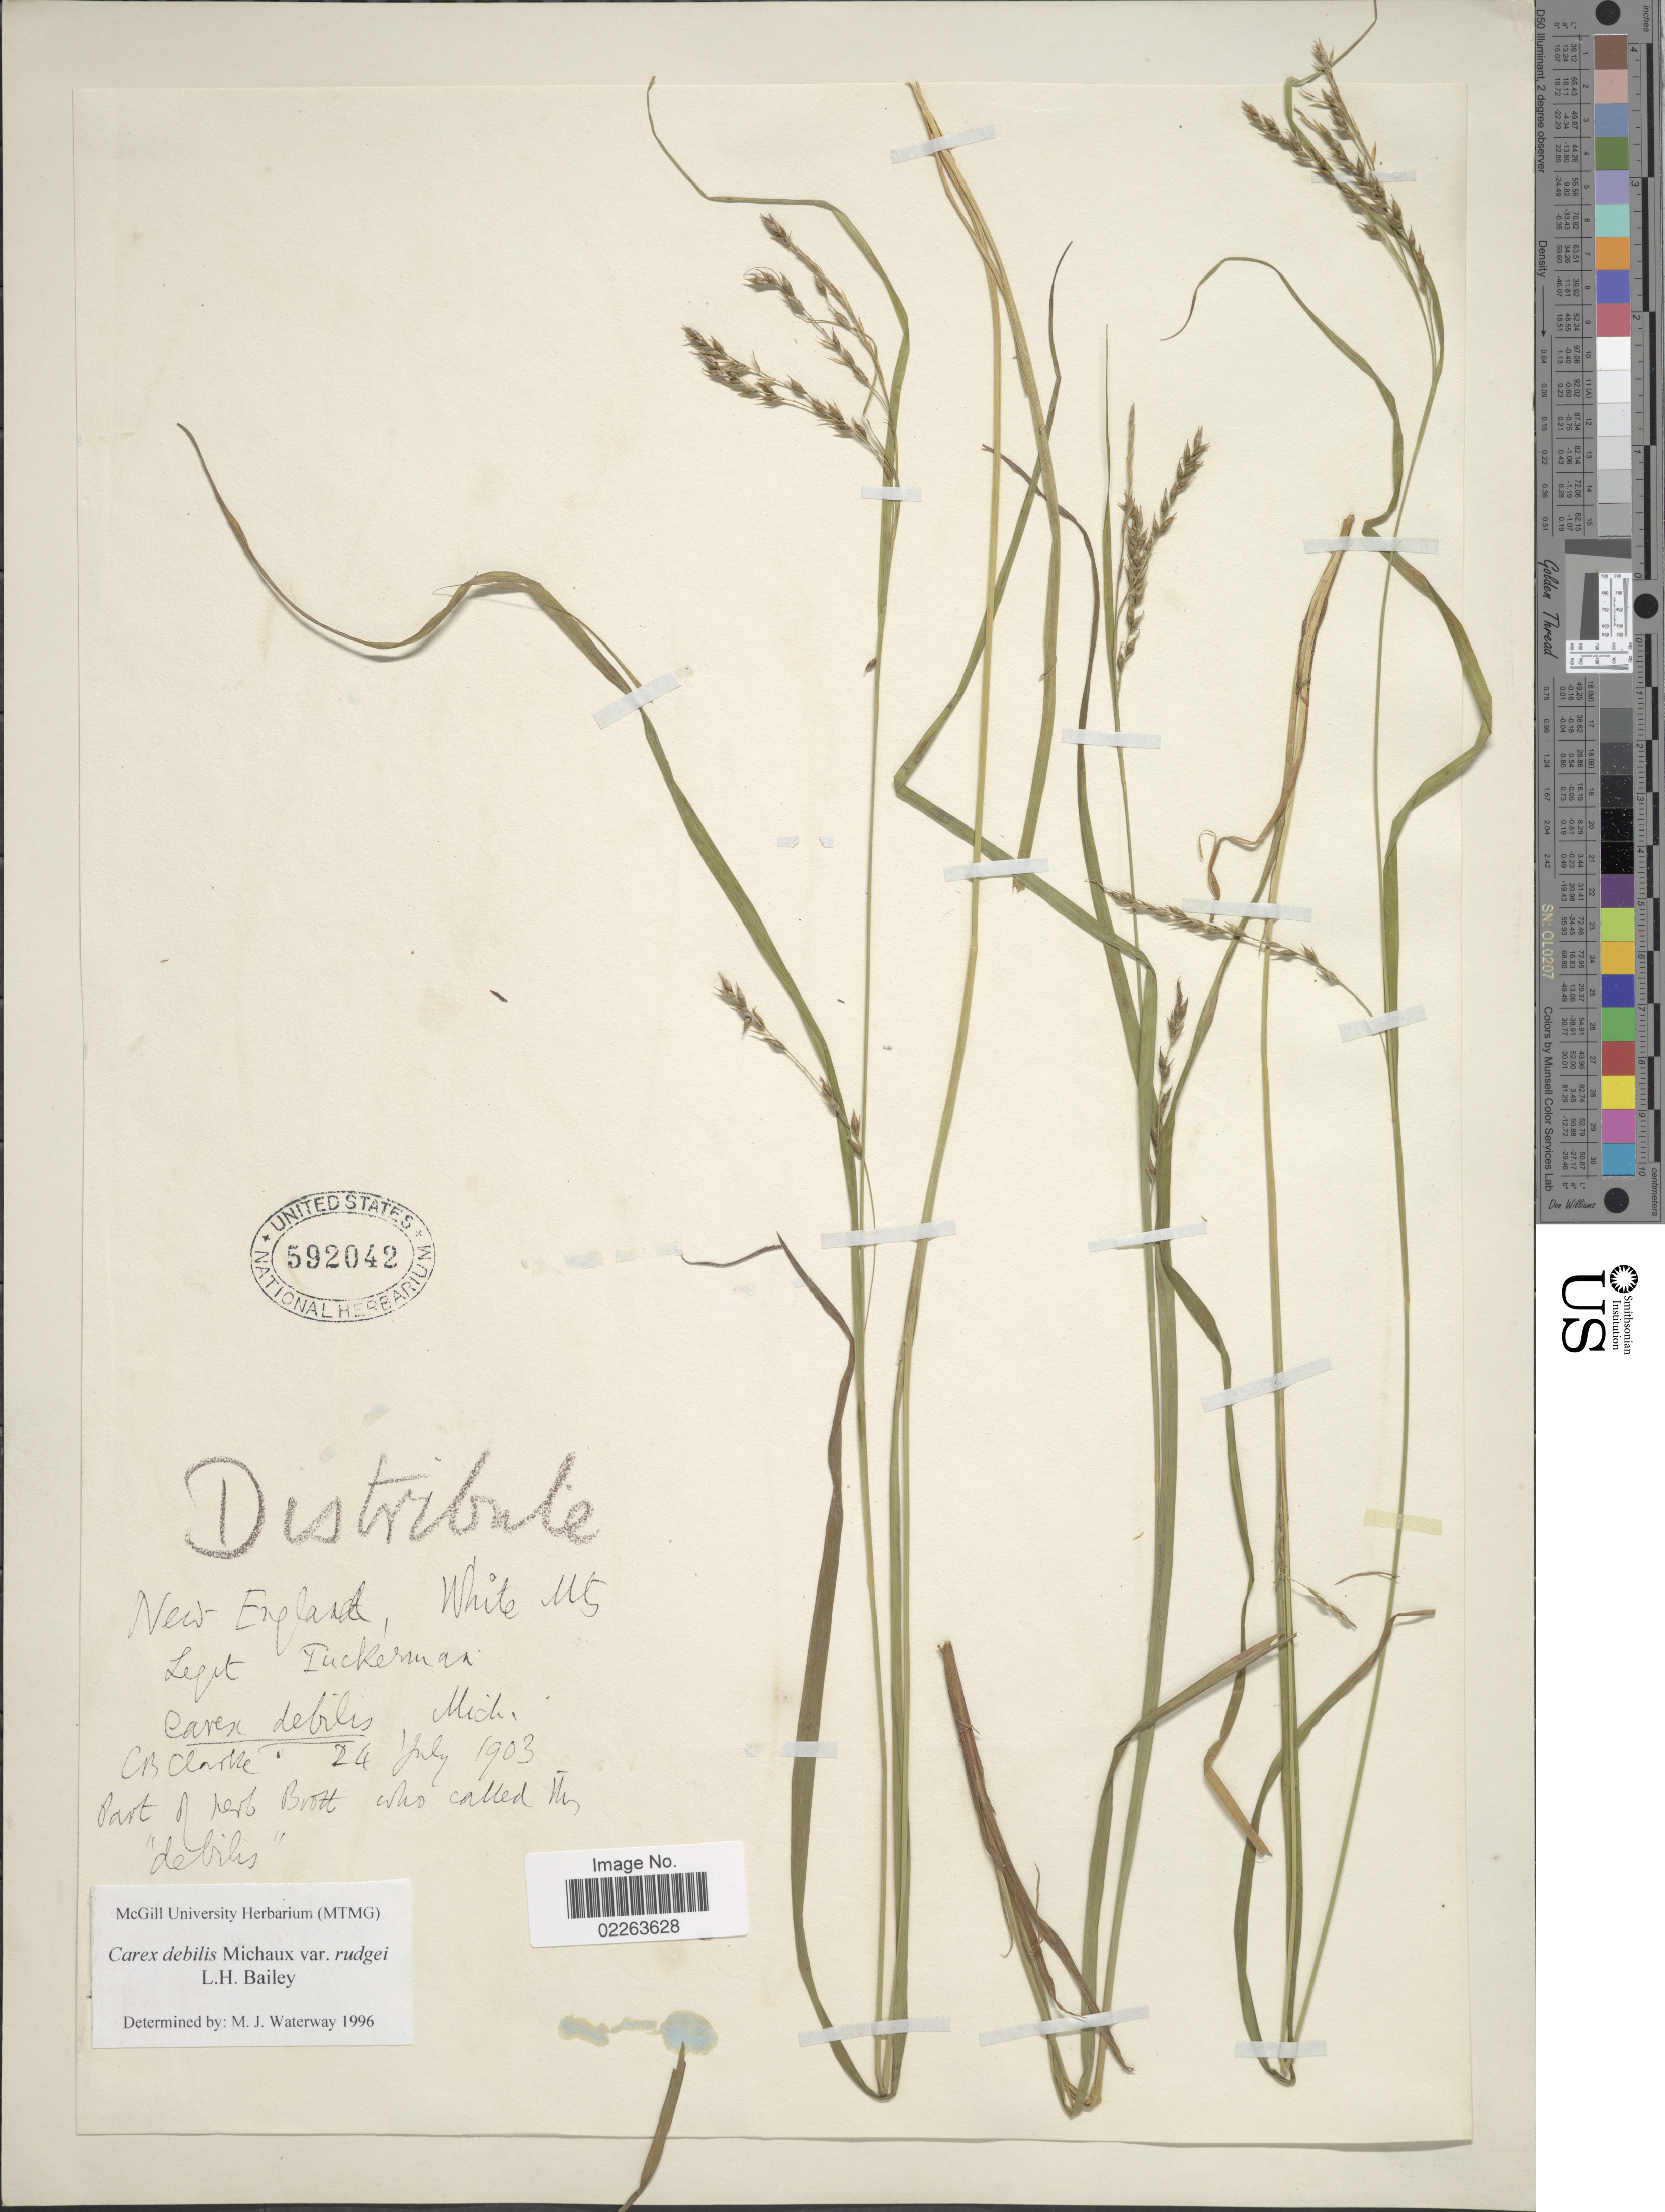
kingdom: Plantae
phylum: Tracheophyta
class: Liliopsida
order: Poales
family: Cyperaceae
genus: Carex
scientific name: Carex flexuosa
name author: Muhl. ex Willd.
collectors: -- Tuckerman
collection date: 1903-07-24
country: United States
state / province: New Hampshire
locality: New England, White Mts.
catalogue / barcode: US 592042